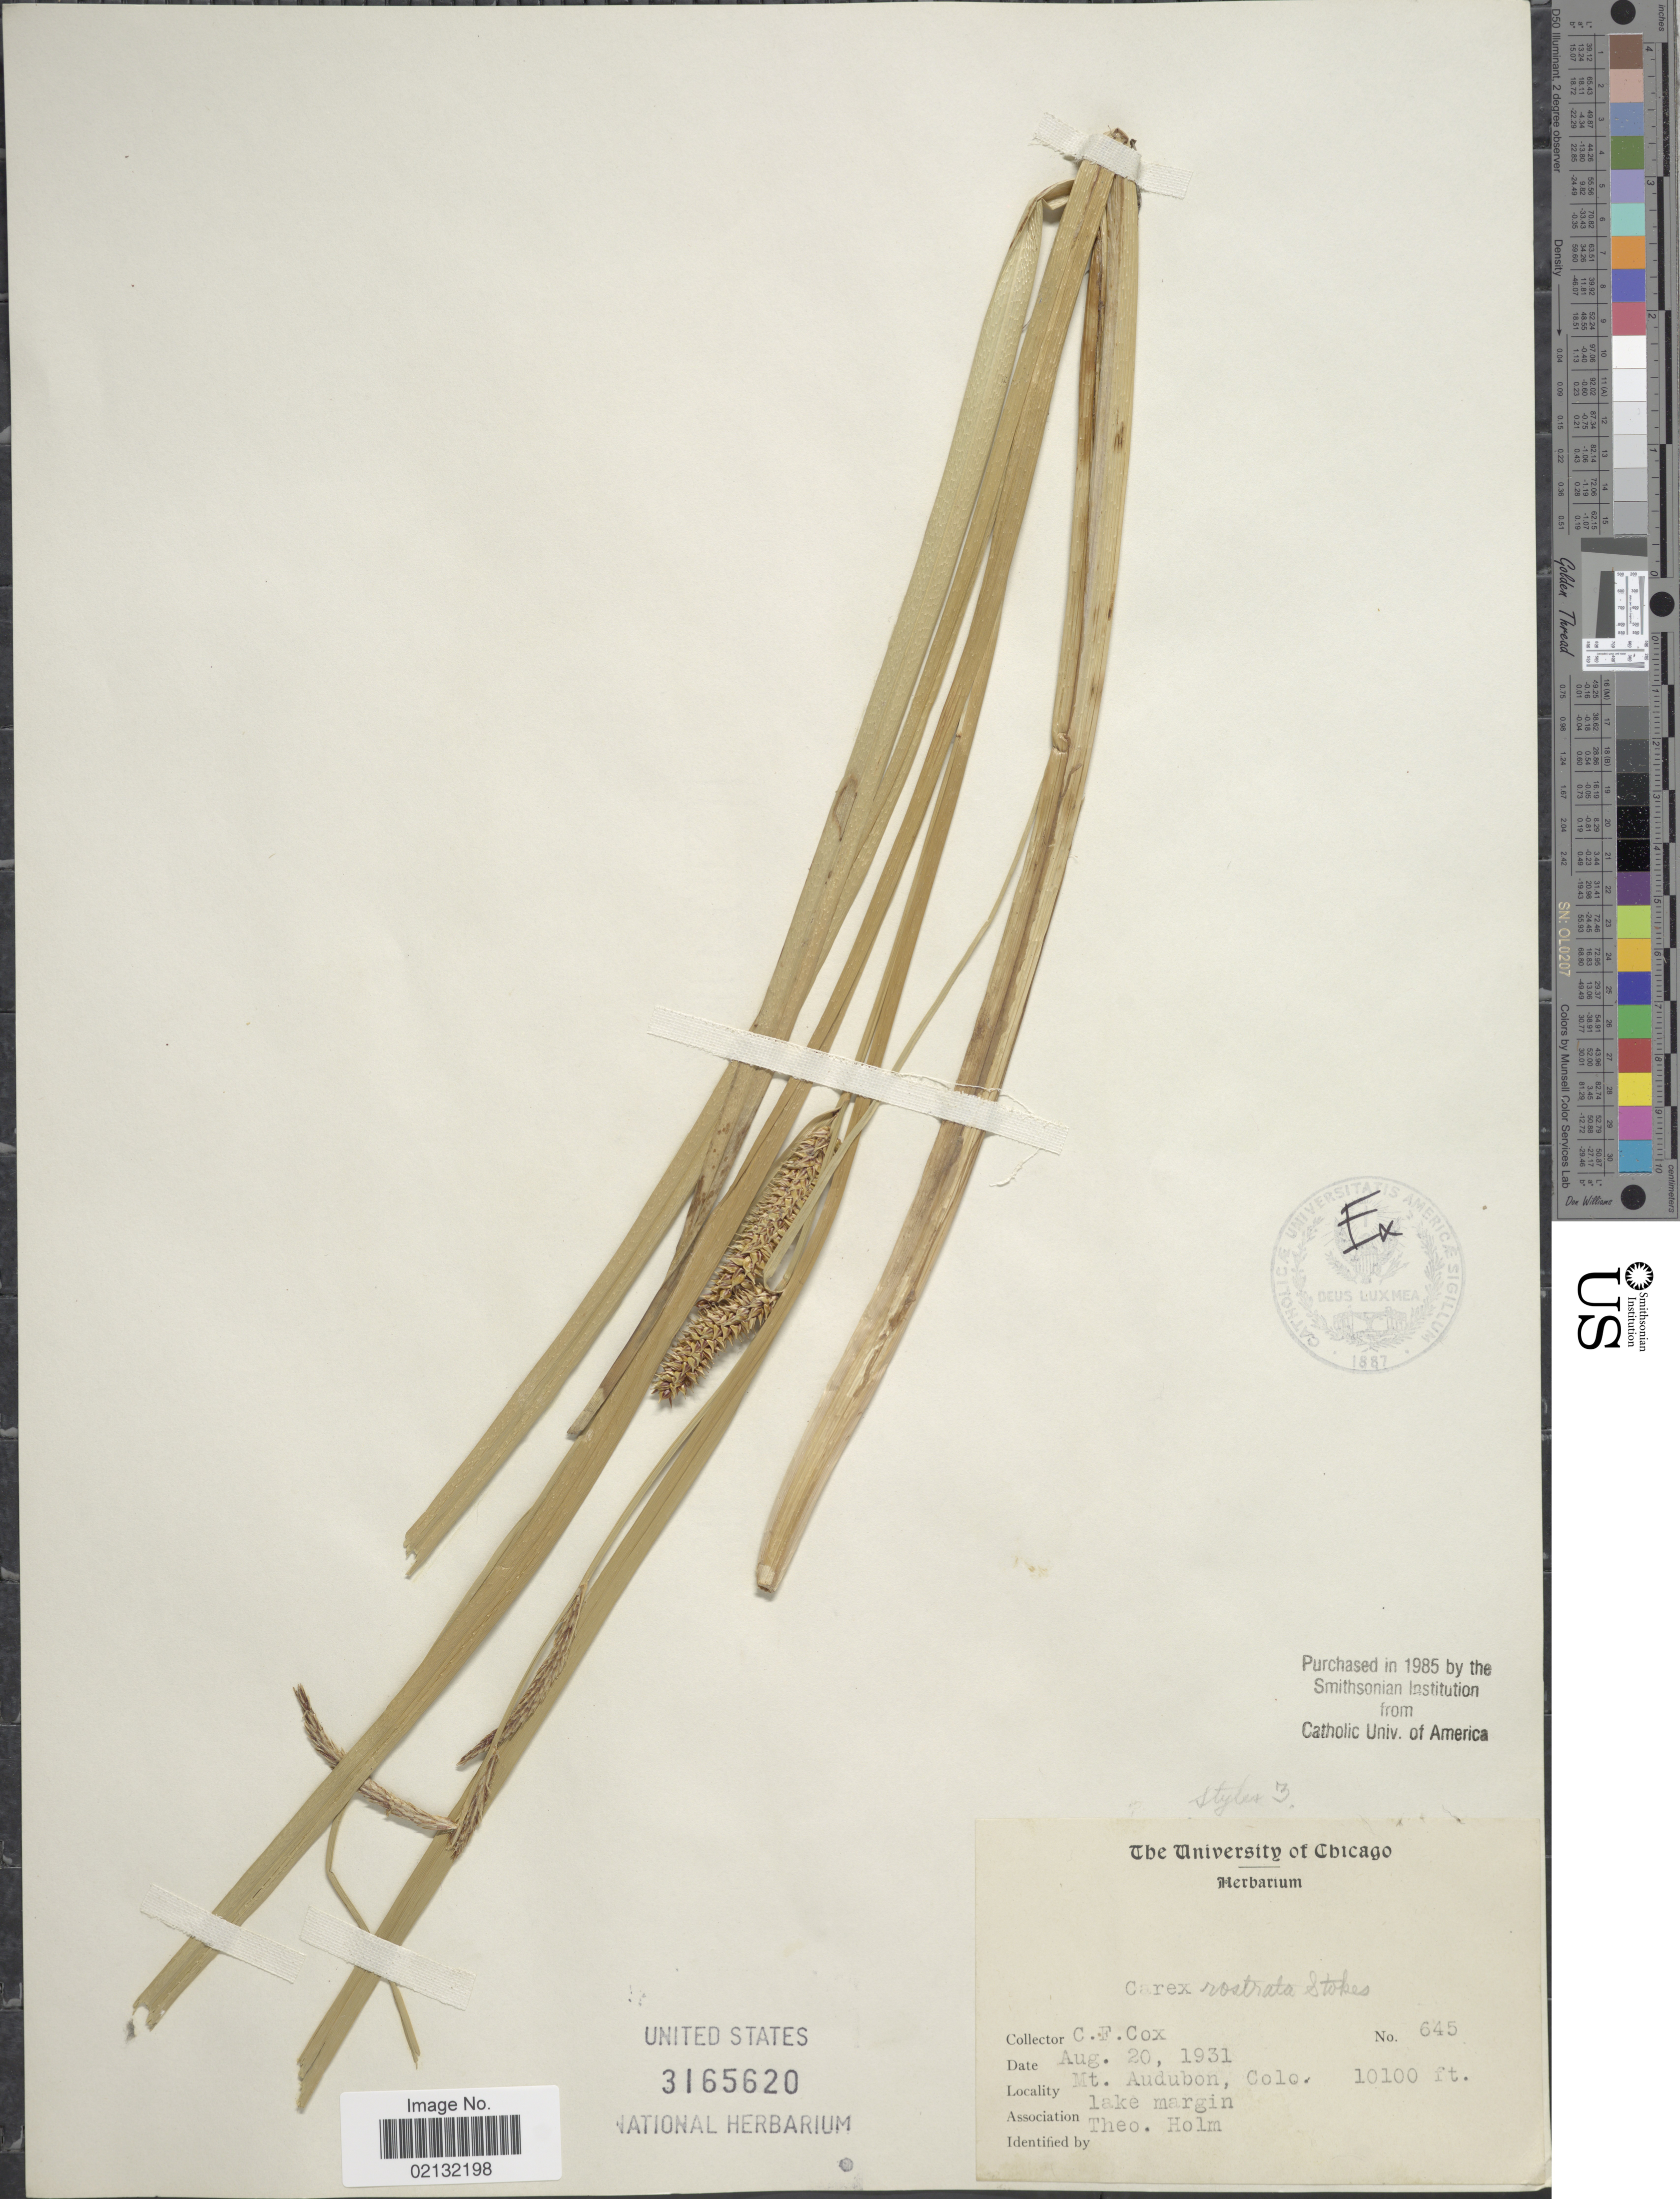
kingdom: Plantae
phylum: Tracheophyta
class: Liliopsida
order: Poales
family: Cyperaceae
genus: Carex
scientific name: Carex rostrata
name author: Stokes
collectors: C. Cox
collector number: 645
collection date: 1931-08-20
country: United States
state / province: Colorado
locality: Mt. Audubon, Colo.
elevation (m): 3078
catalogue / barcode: US 3165620